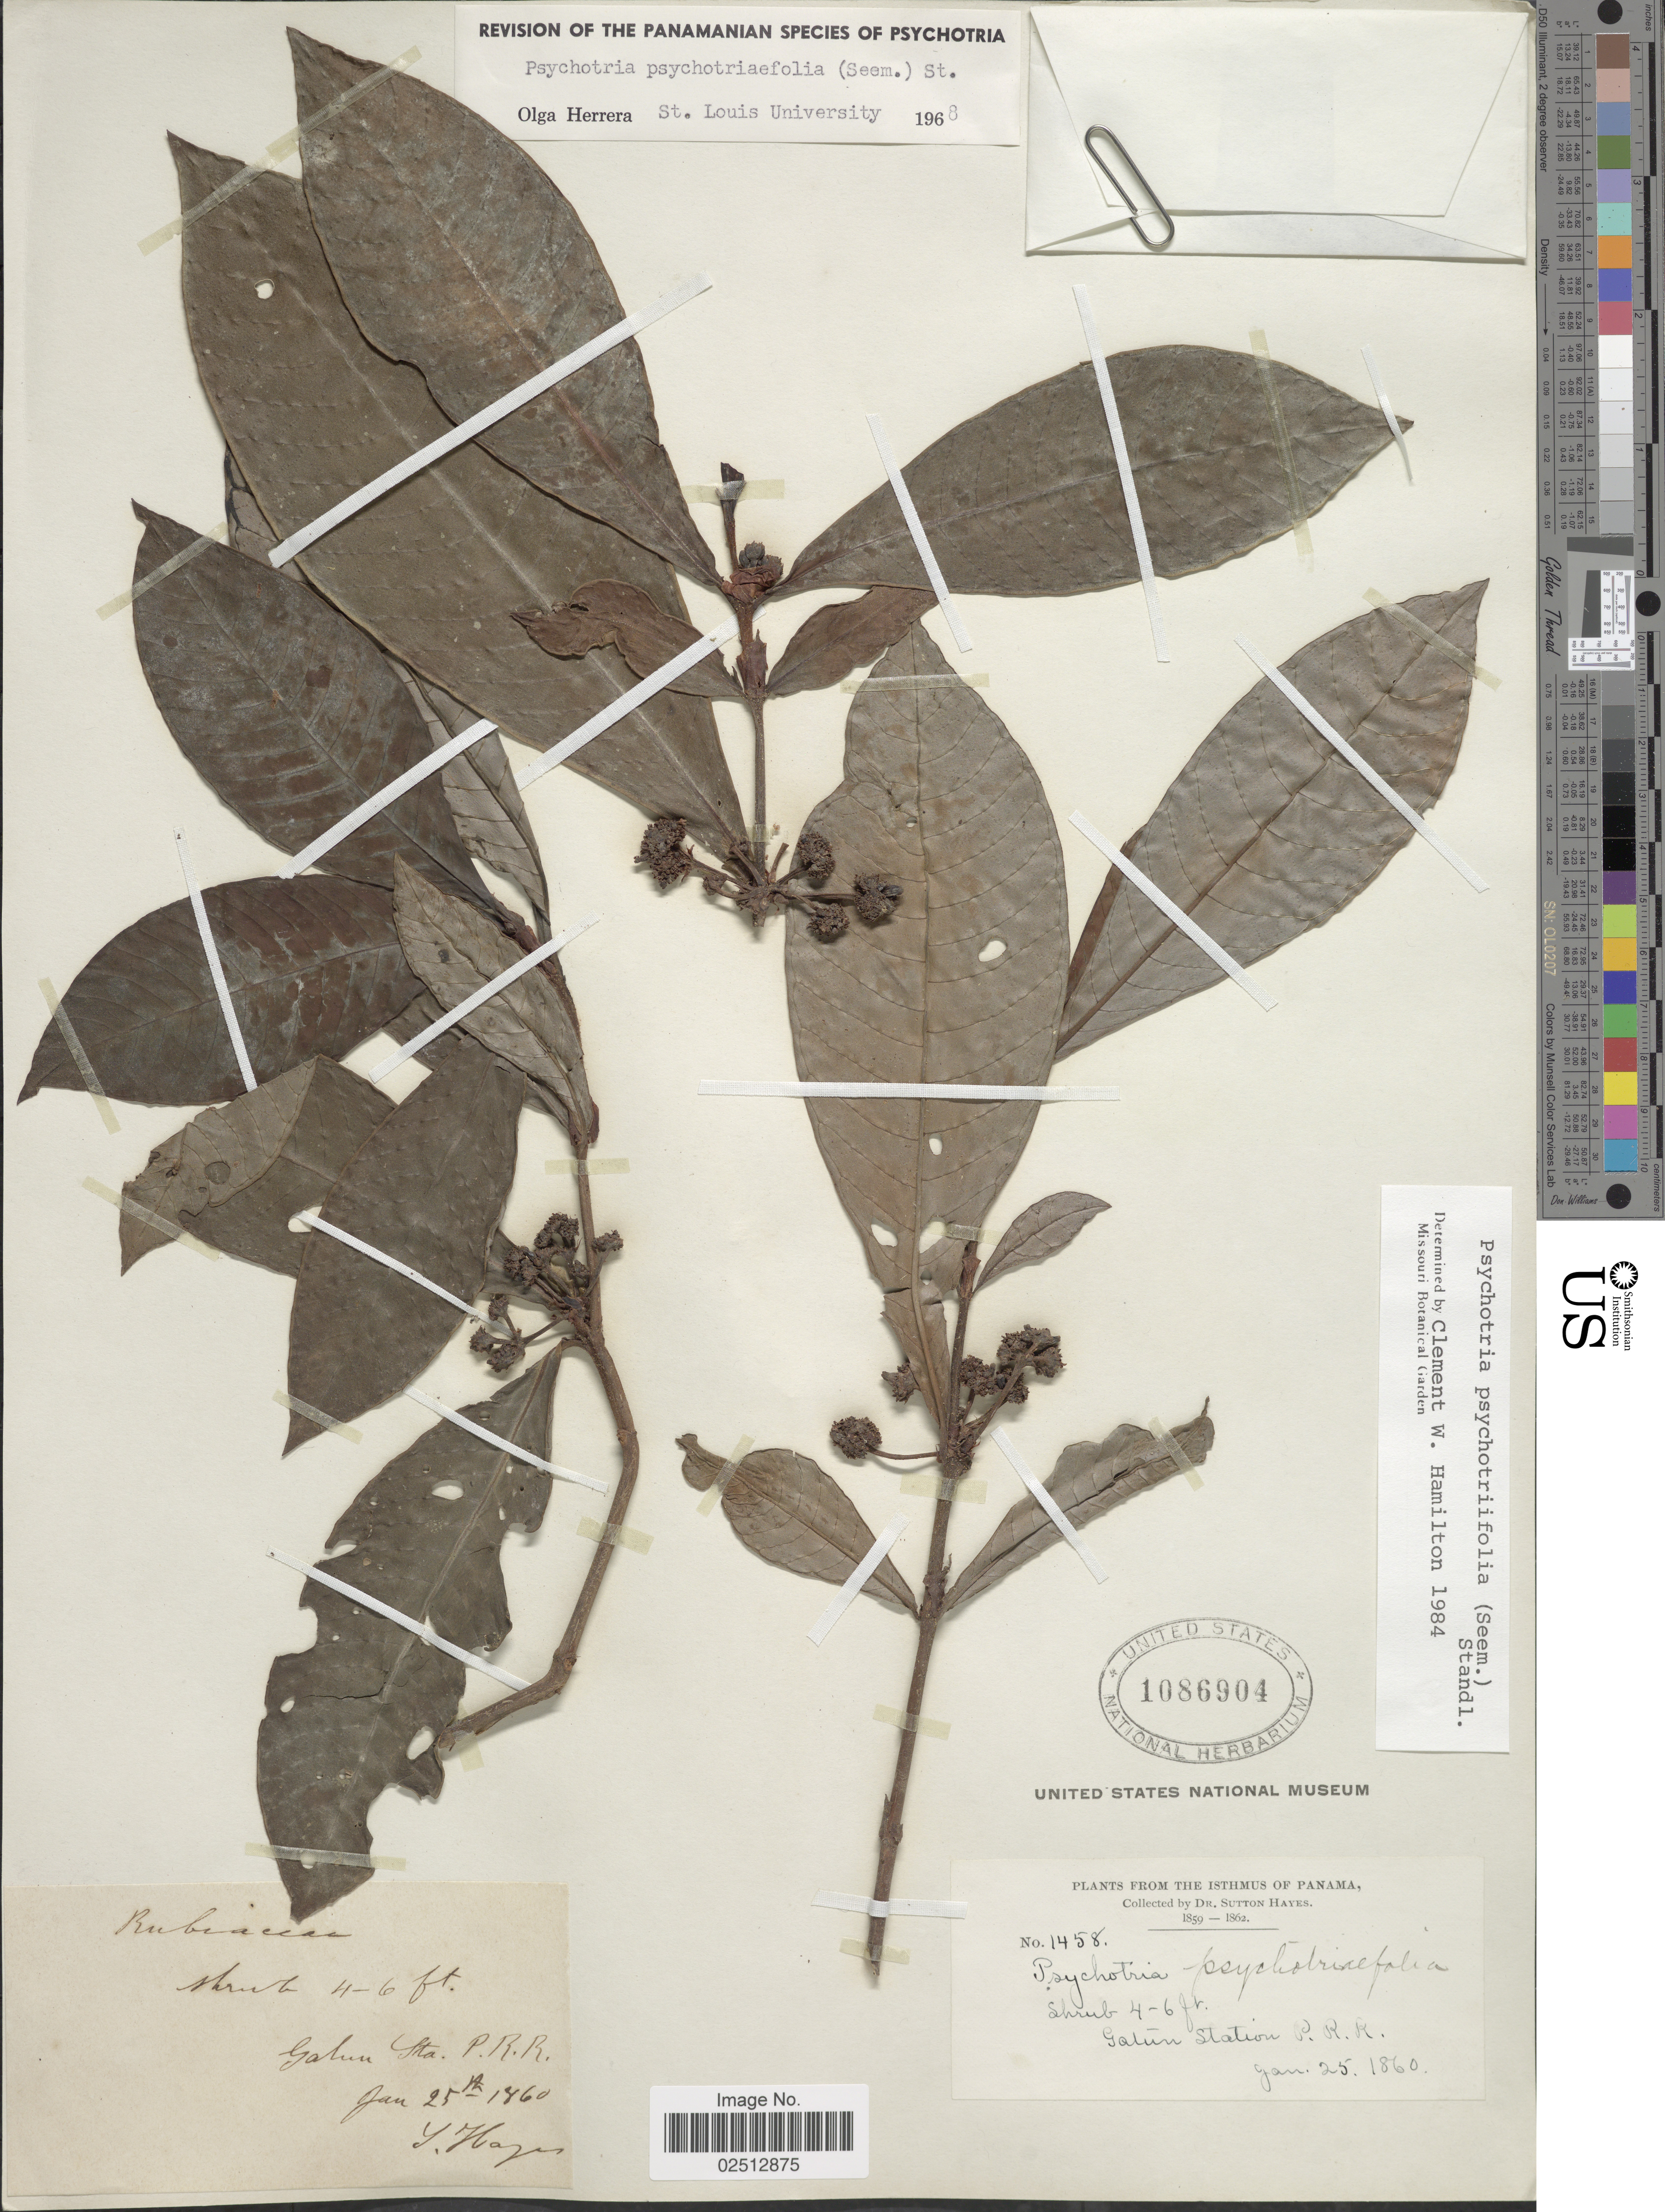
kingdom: Plantae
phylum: Tracheophyta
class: Magnoliopsida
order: Gentianales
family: Rubiaceae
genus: Psychotria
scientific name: Psychotria psychotriaefolia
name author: (Seem.) Standl.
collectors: S. Hayes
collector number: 1458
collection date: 1860-01-25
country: Panama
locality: Isthmus of Panama. Gatun Sta. P.R.R.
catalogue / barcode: US 1086904